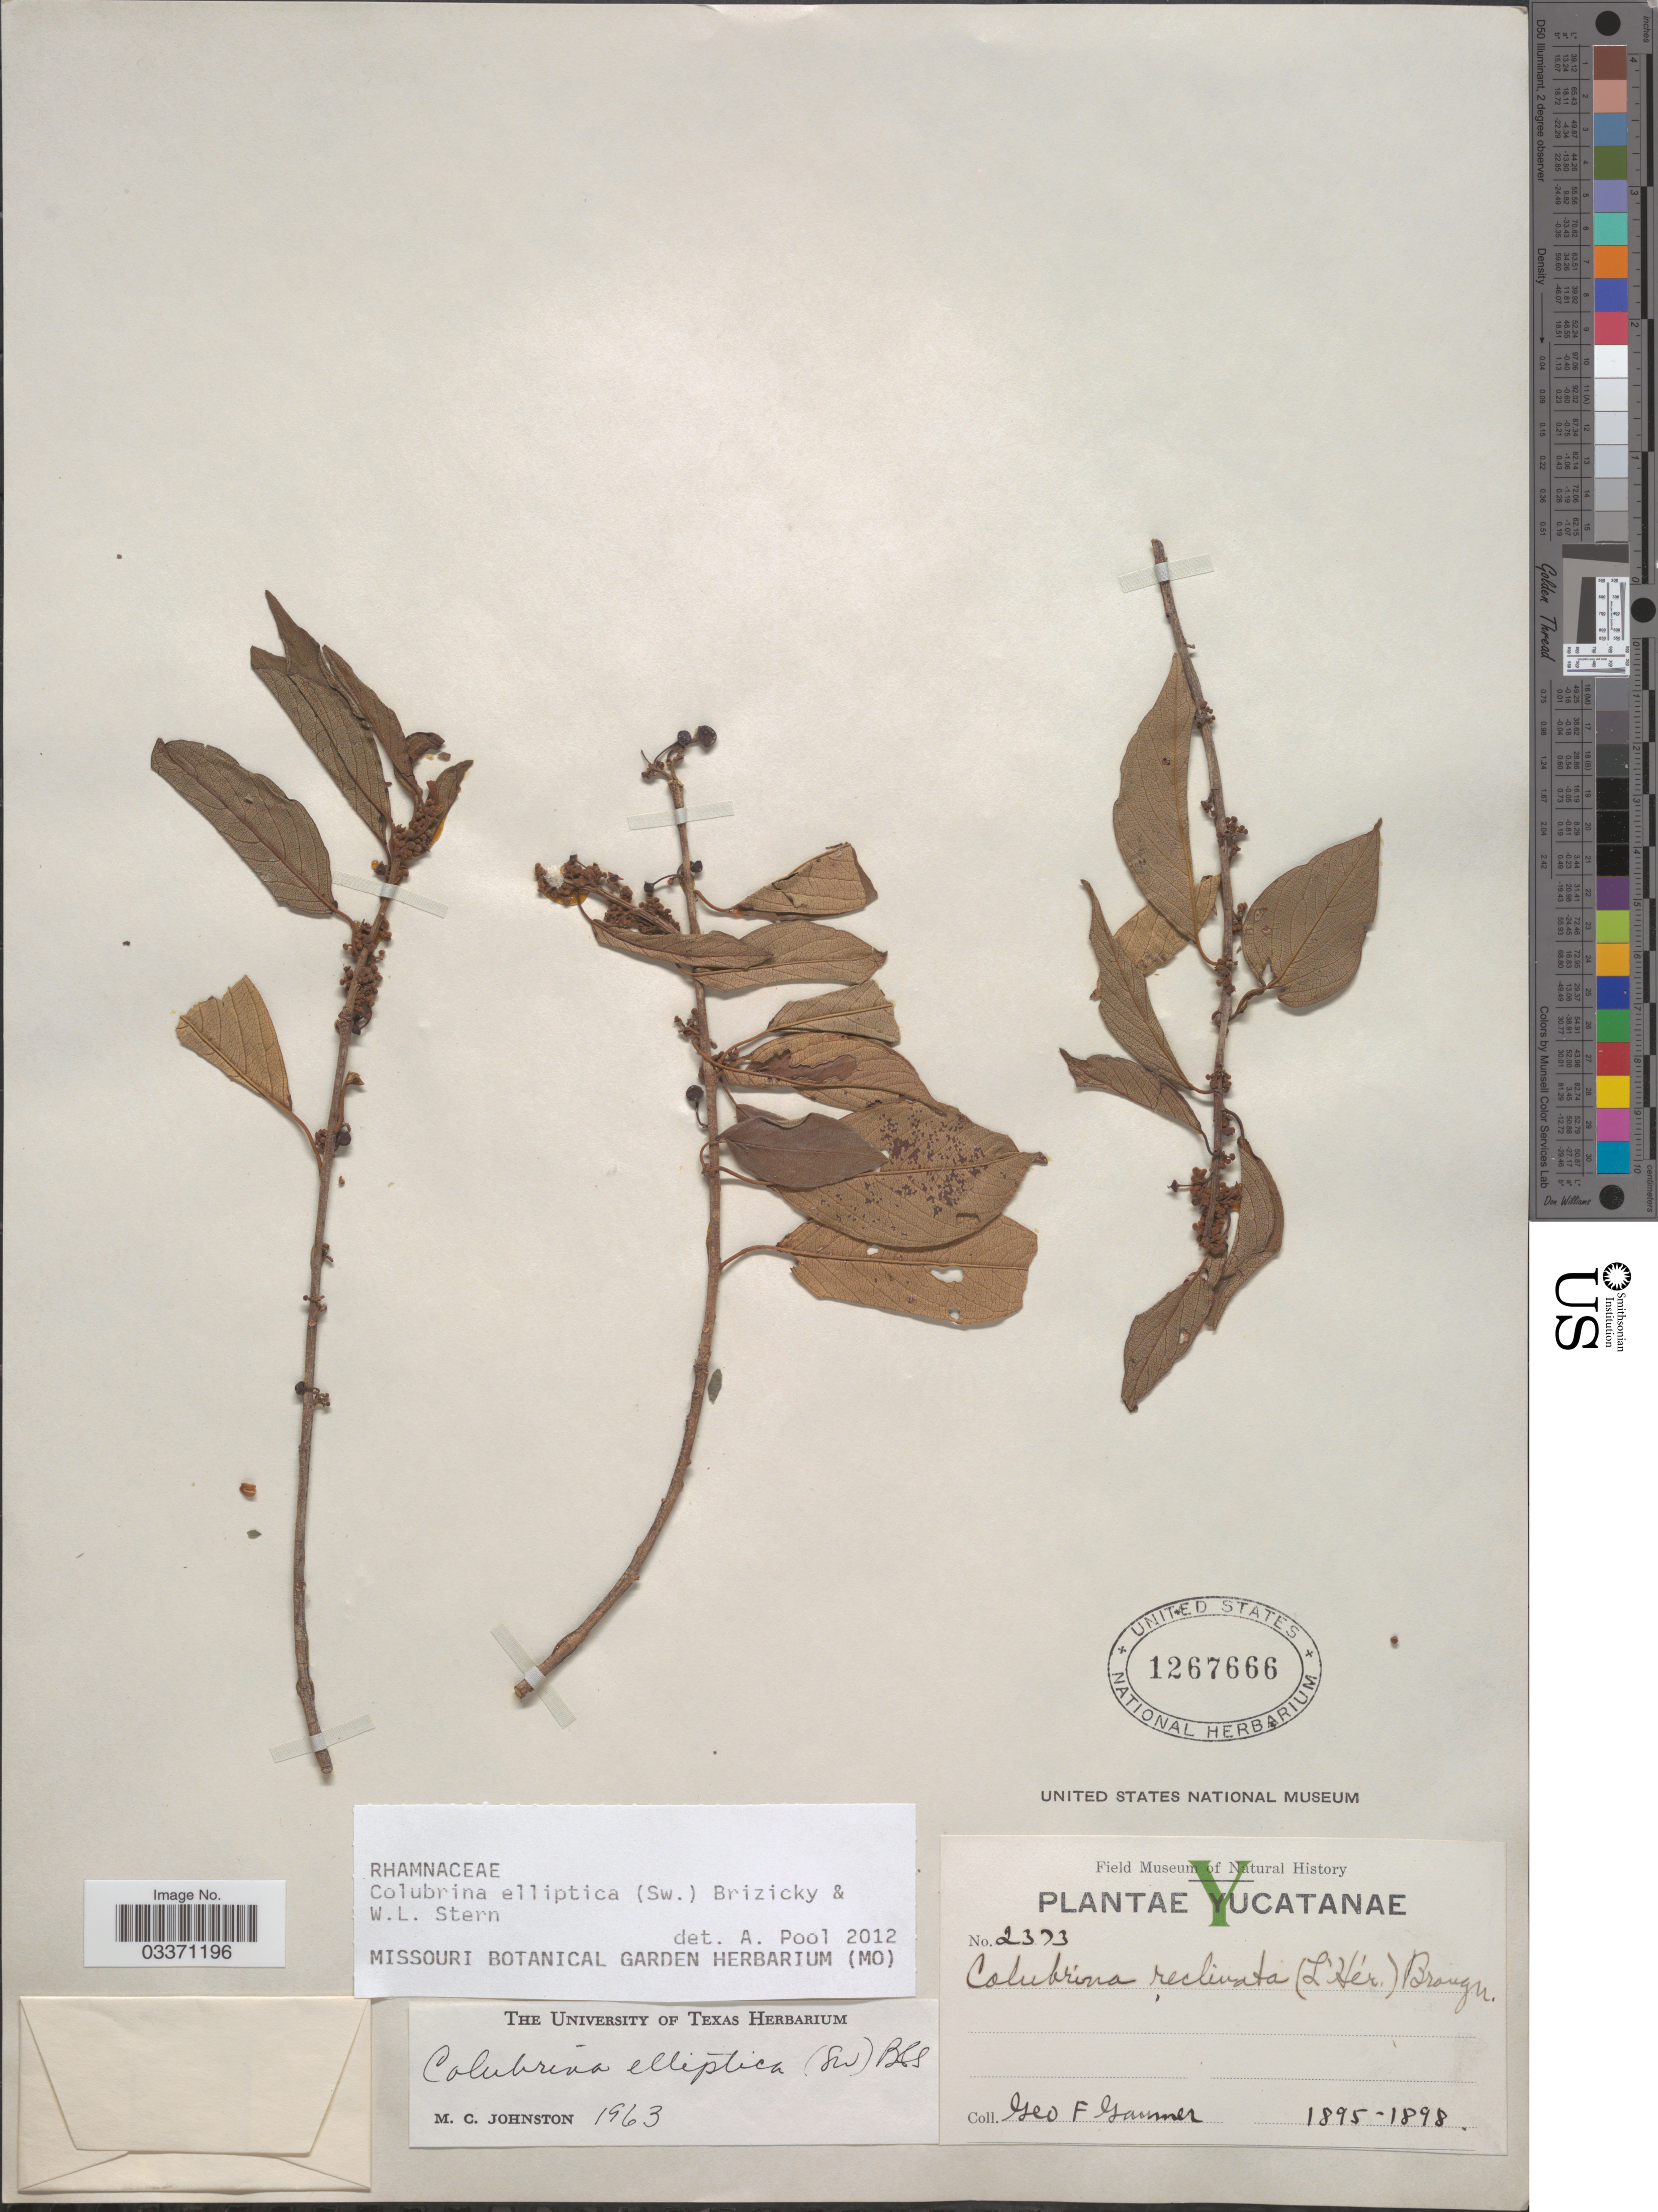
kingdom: Plantae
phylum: Tracheophyta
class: Magnoliopsida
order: Rosales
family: Rhamnaceae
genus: Colubrina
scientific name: Colubrina elliptica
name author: (Sw.) Brizicky & W.L. Stern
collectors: G. F. Gaumer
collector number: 2373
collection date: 1895/1898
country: Mexico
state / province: Yucatán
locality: Yucatanae.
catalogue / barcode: US 1267666